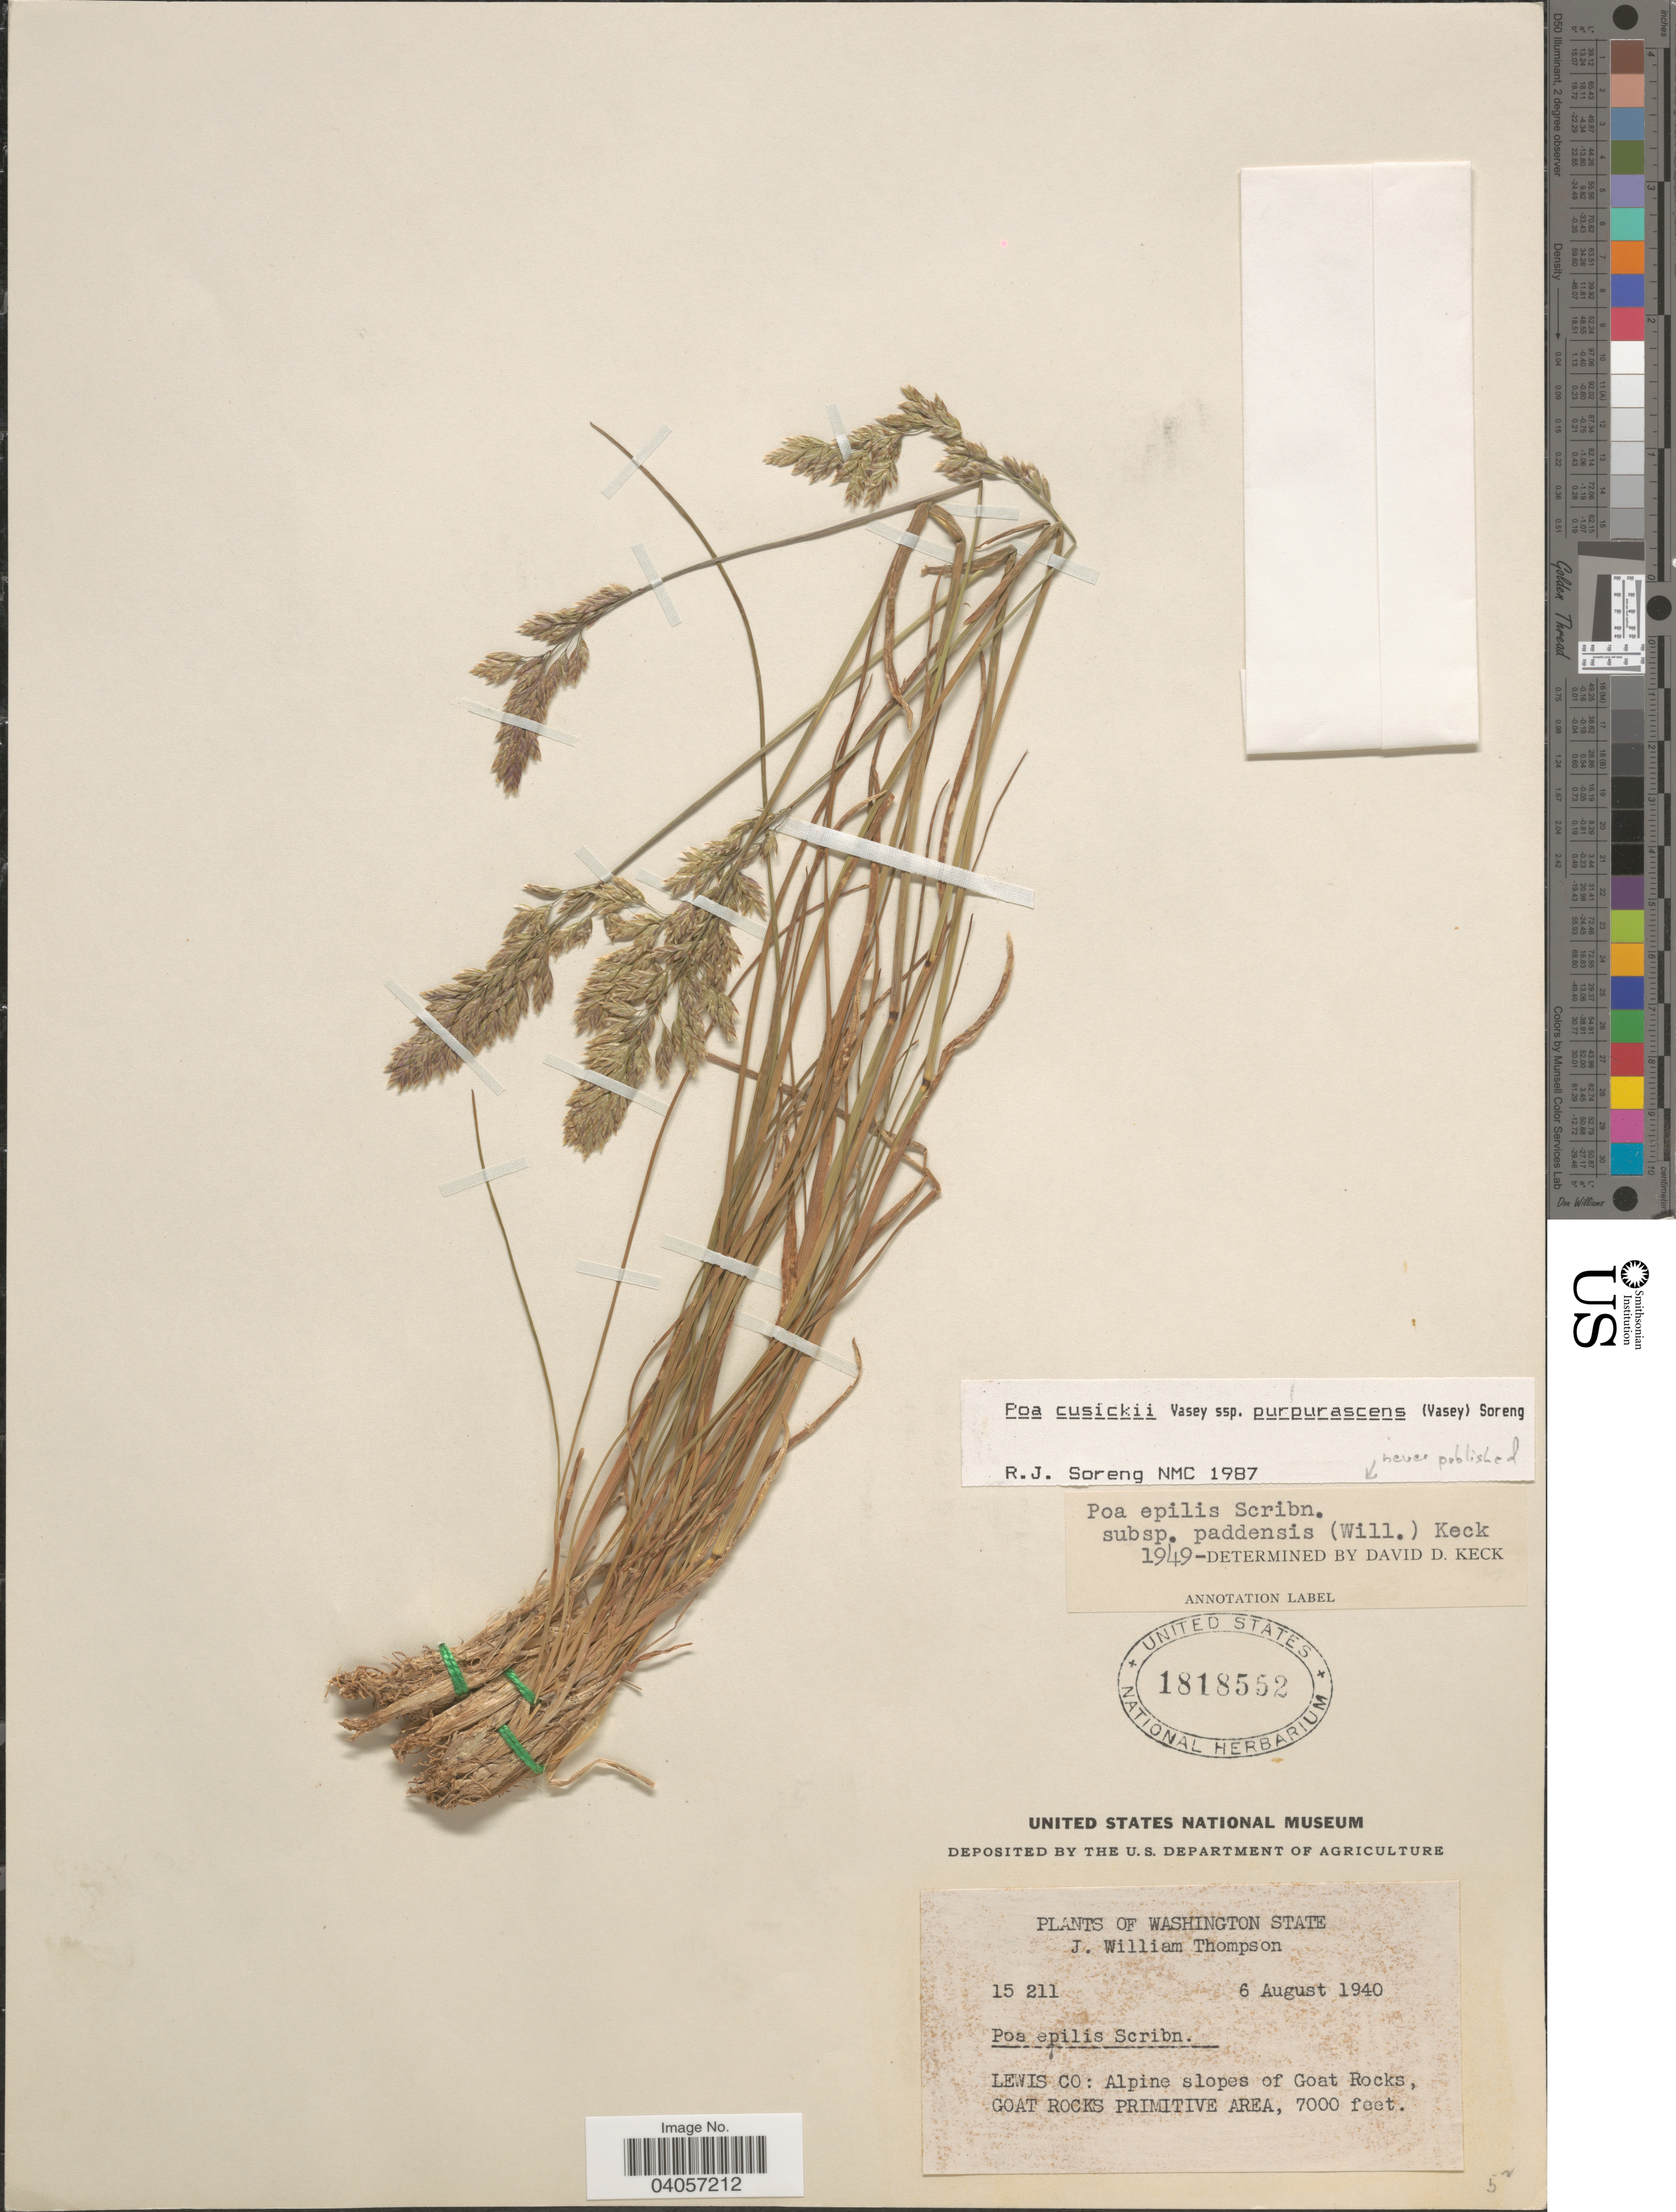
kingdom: Plantae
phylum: Tracheophyta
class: Liliopsida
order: Poales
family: Poaceae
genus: Poa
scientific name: Poa cusickii subsp. purpurascens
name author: (Vasey) Soreng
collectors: J. W. Thompson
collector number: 15211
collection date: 1940-08-06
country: United States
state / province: Washington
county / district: Lewis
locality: Lewis Co: Alpine slopes of Goat Rocks, Goat Rocks Primitive Area.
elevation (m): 2134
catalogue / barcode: US 1818552